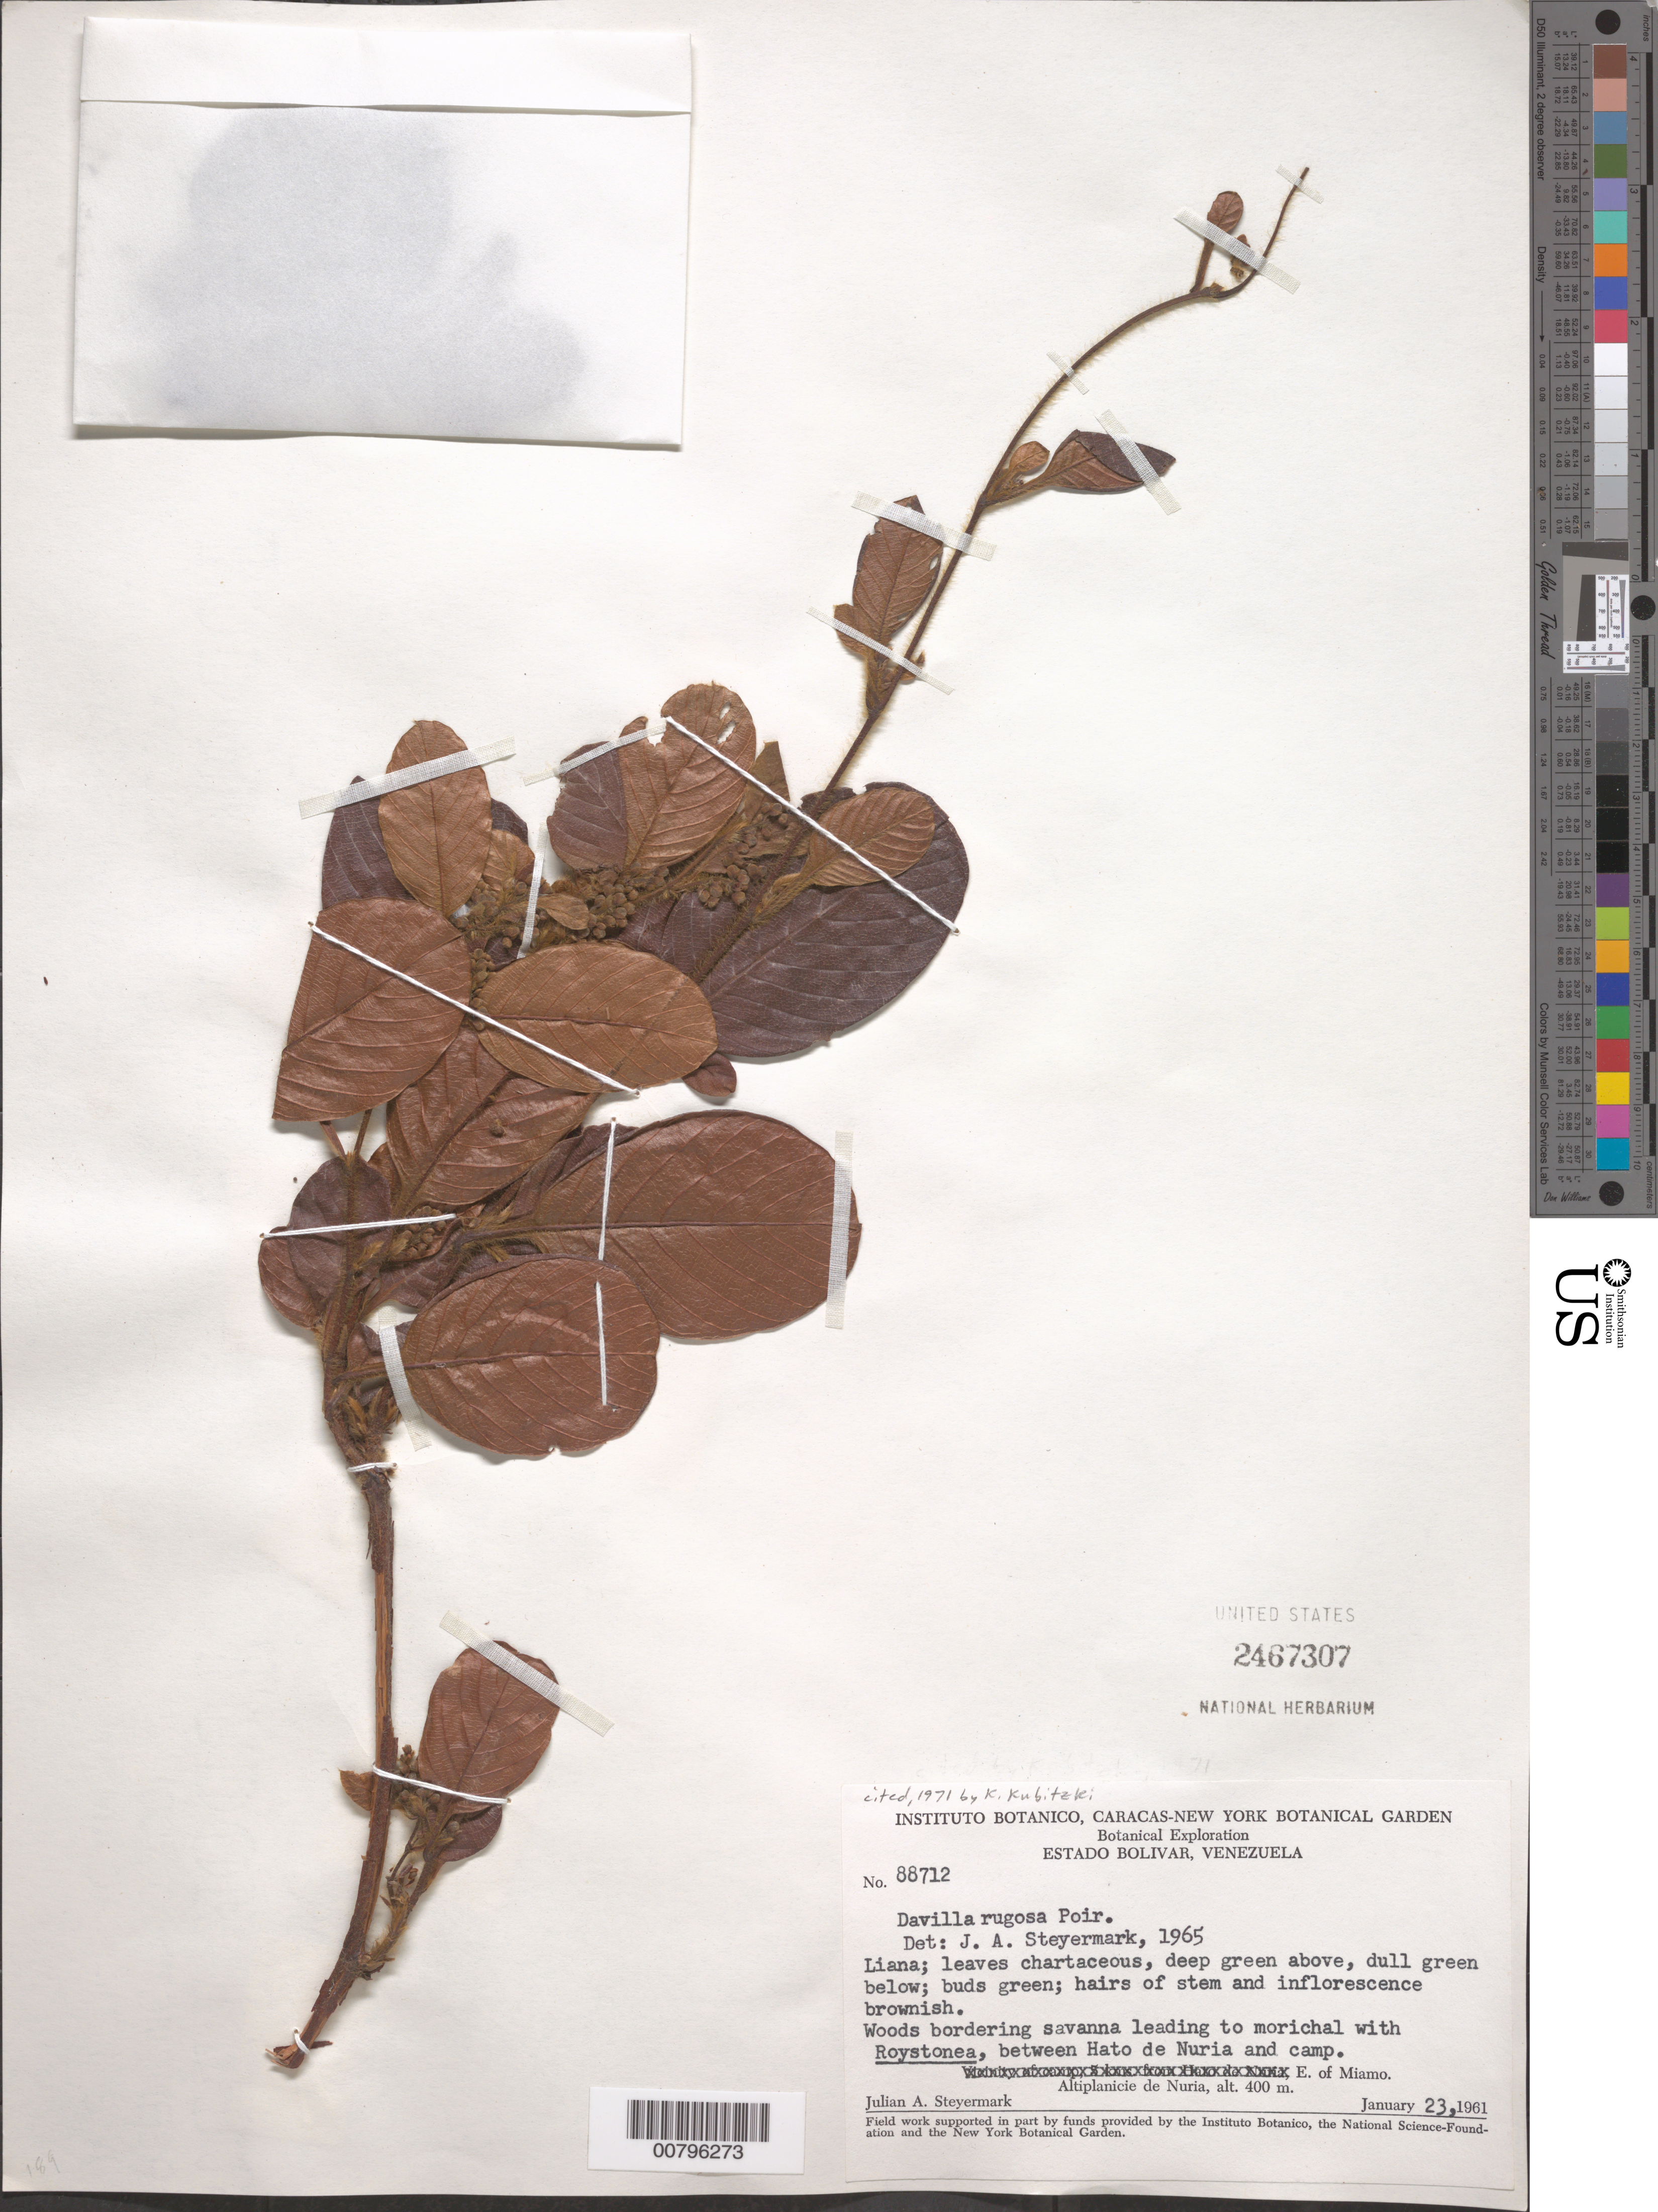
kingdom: Plantae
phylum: Tracheophyta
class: Magnoliopsida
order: Dilleniales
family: Dilleniaceae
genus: Davilla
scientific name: Davilla rugosa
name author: Poir.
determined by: Steyermark, Julian A., (VEN)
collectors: J. Steyermark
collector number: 88712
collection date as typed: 23-Jan-61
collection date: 1961-01-23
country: Venezuela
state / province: Bolívar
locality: Altiplanicie de Nuria, E of Miamo, between Hato de Nuria and camp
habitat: Woods bordering savanna leading to morichal with Roystonea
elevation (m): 400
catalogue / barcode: US 2467307